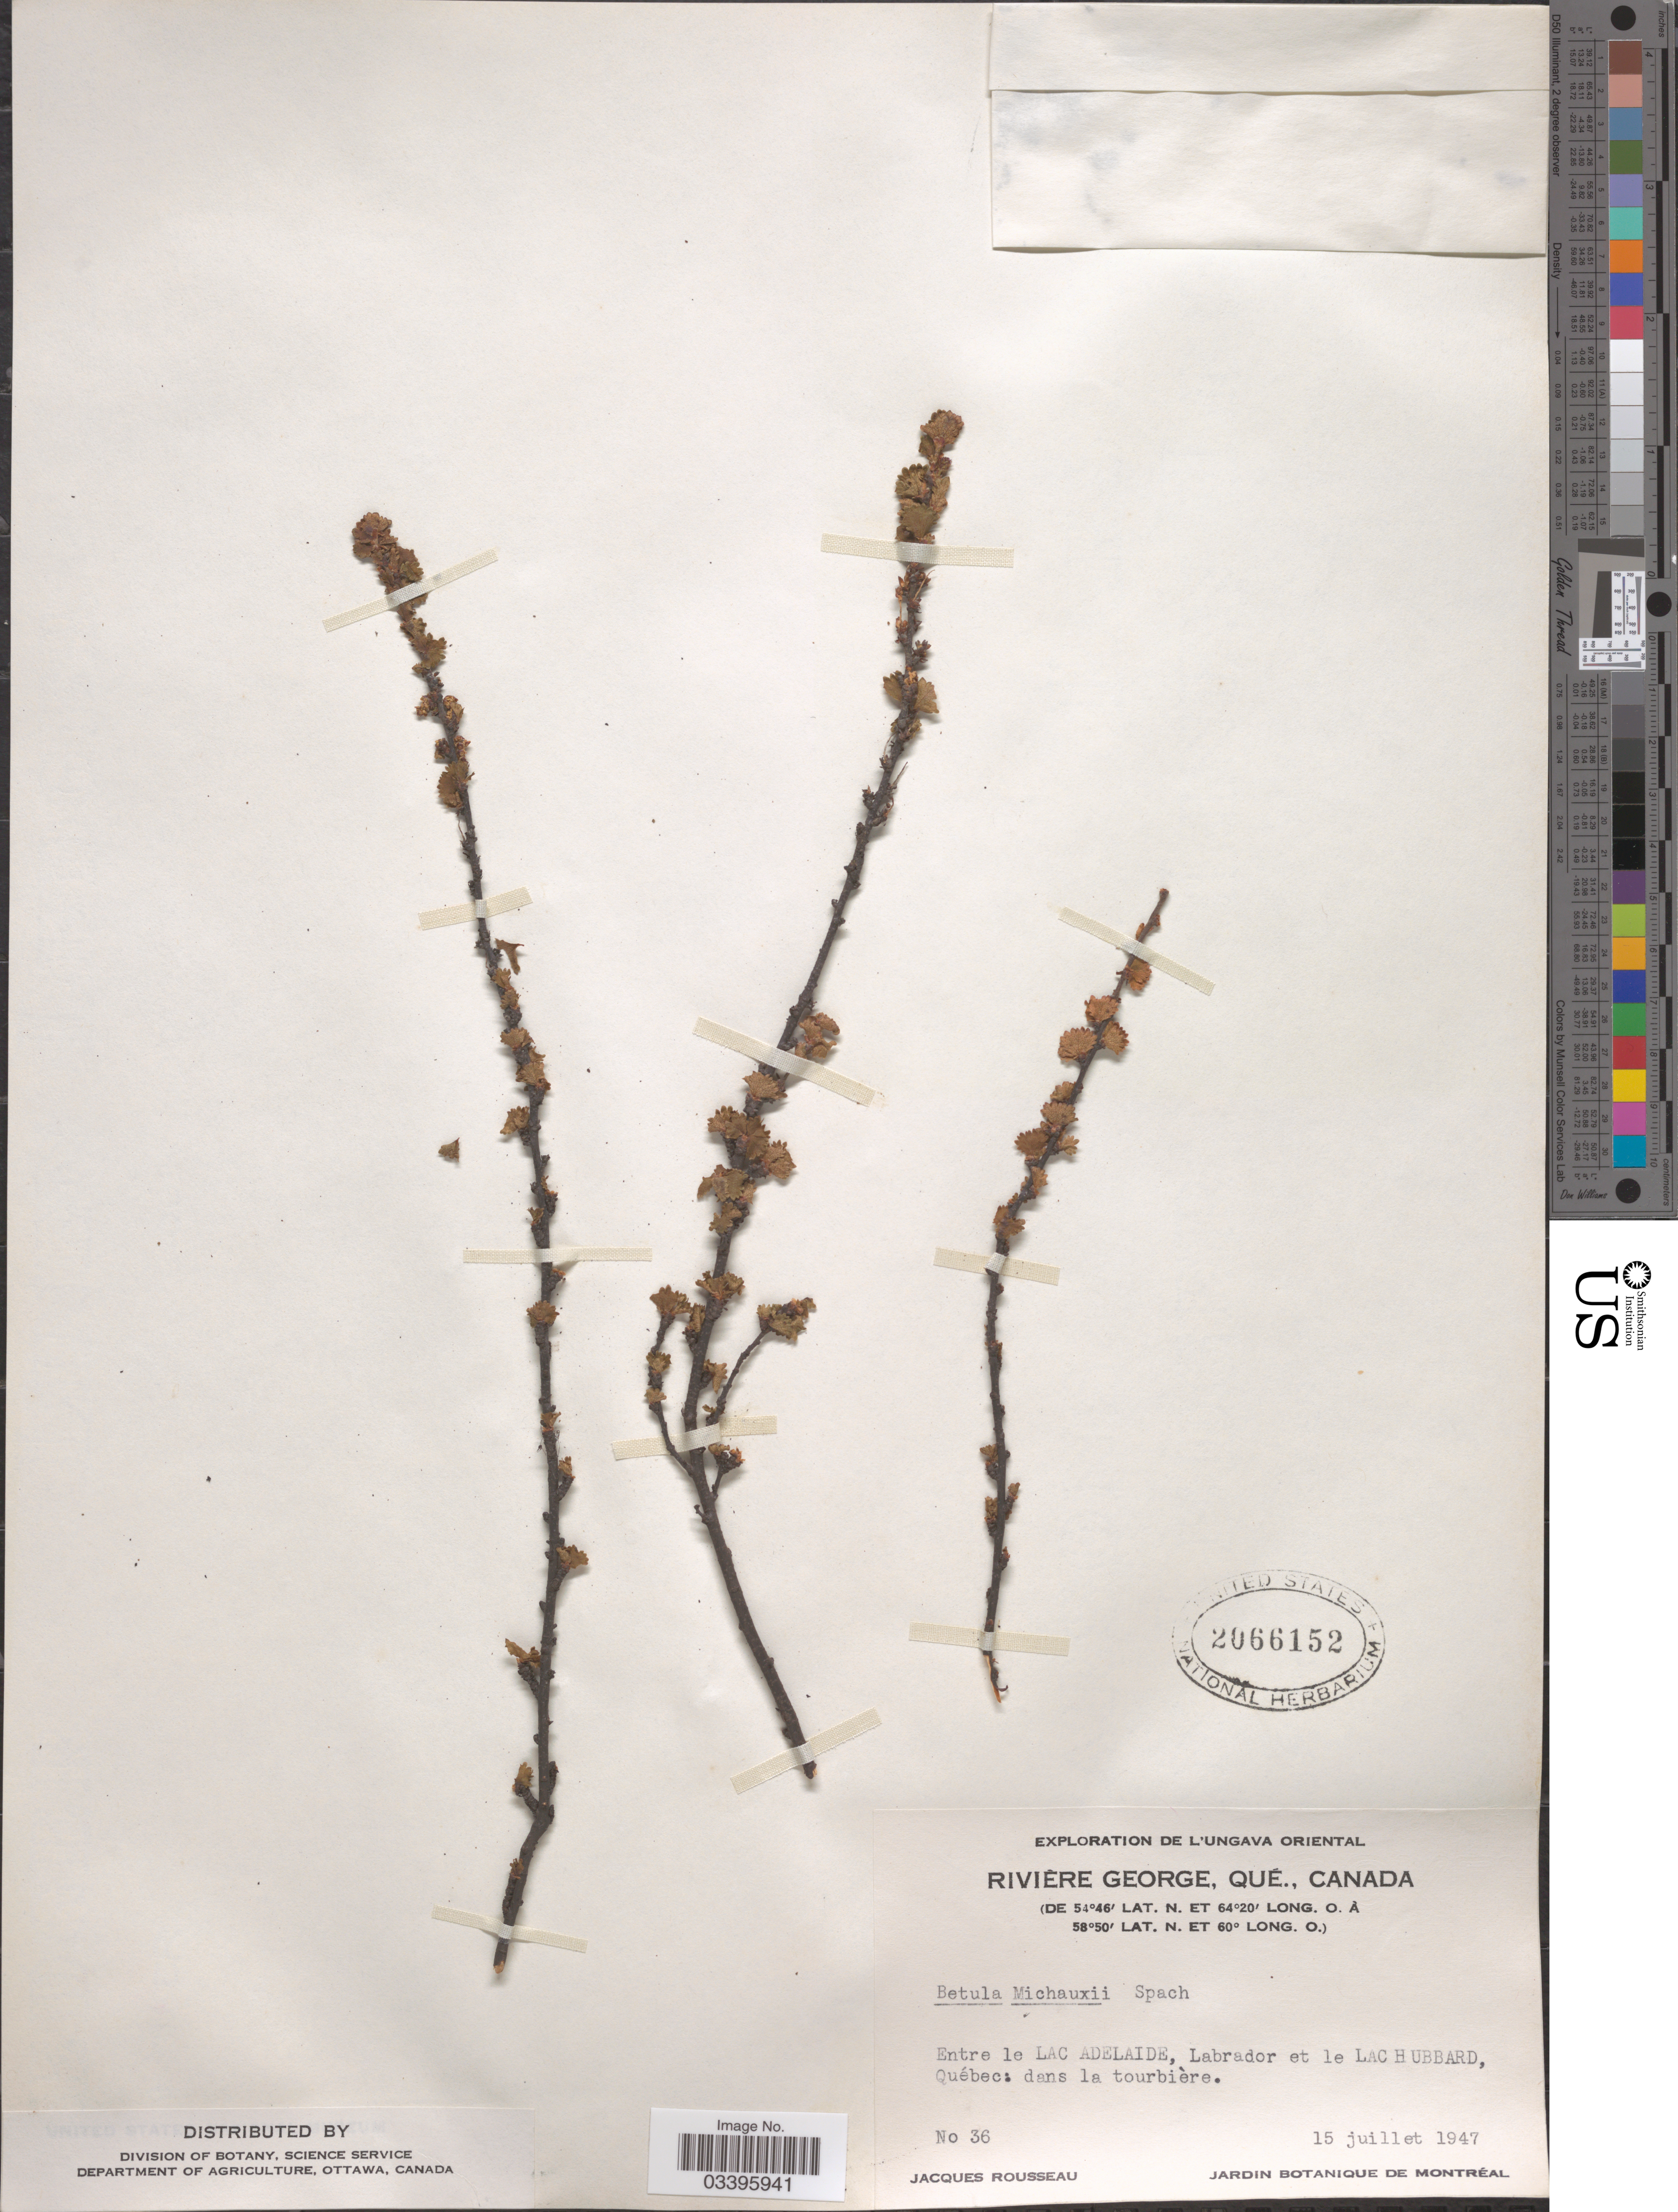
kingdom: Plantae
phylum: Tracheophyta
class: Magnoliopsida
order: Fagales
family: Betulaceae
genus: Betula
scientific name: Betula michauxii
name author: Spach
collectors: J. Rousseau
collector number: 36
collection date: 1947-07-15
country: Canada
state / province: Quebec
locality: L'Ungava Oriental. Rivière George. Entre le Lac Adelaide, Labrador et le Lac Hubbard: dans la tourbière.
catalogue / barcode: US 2066152